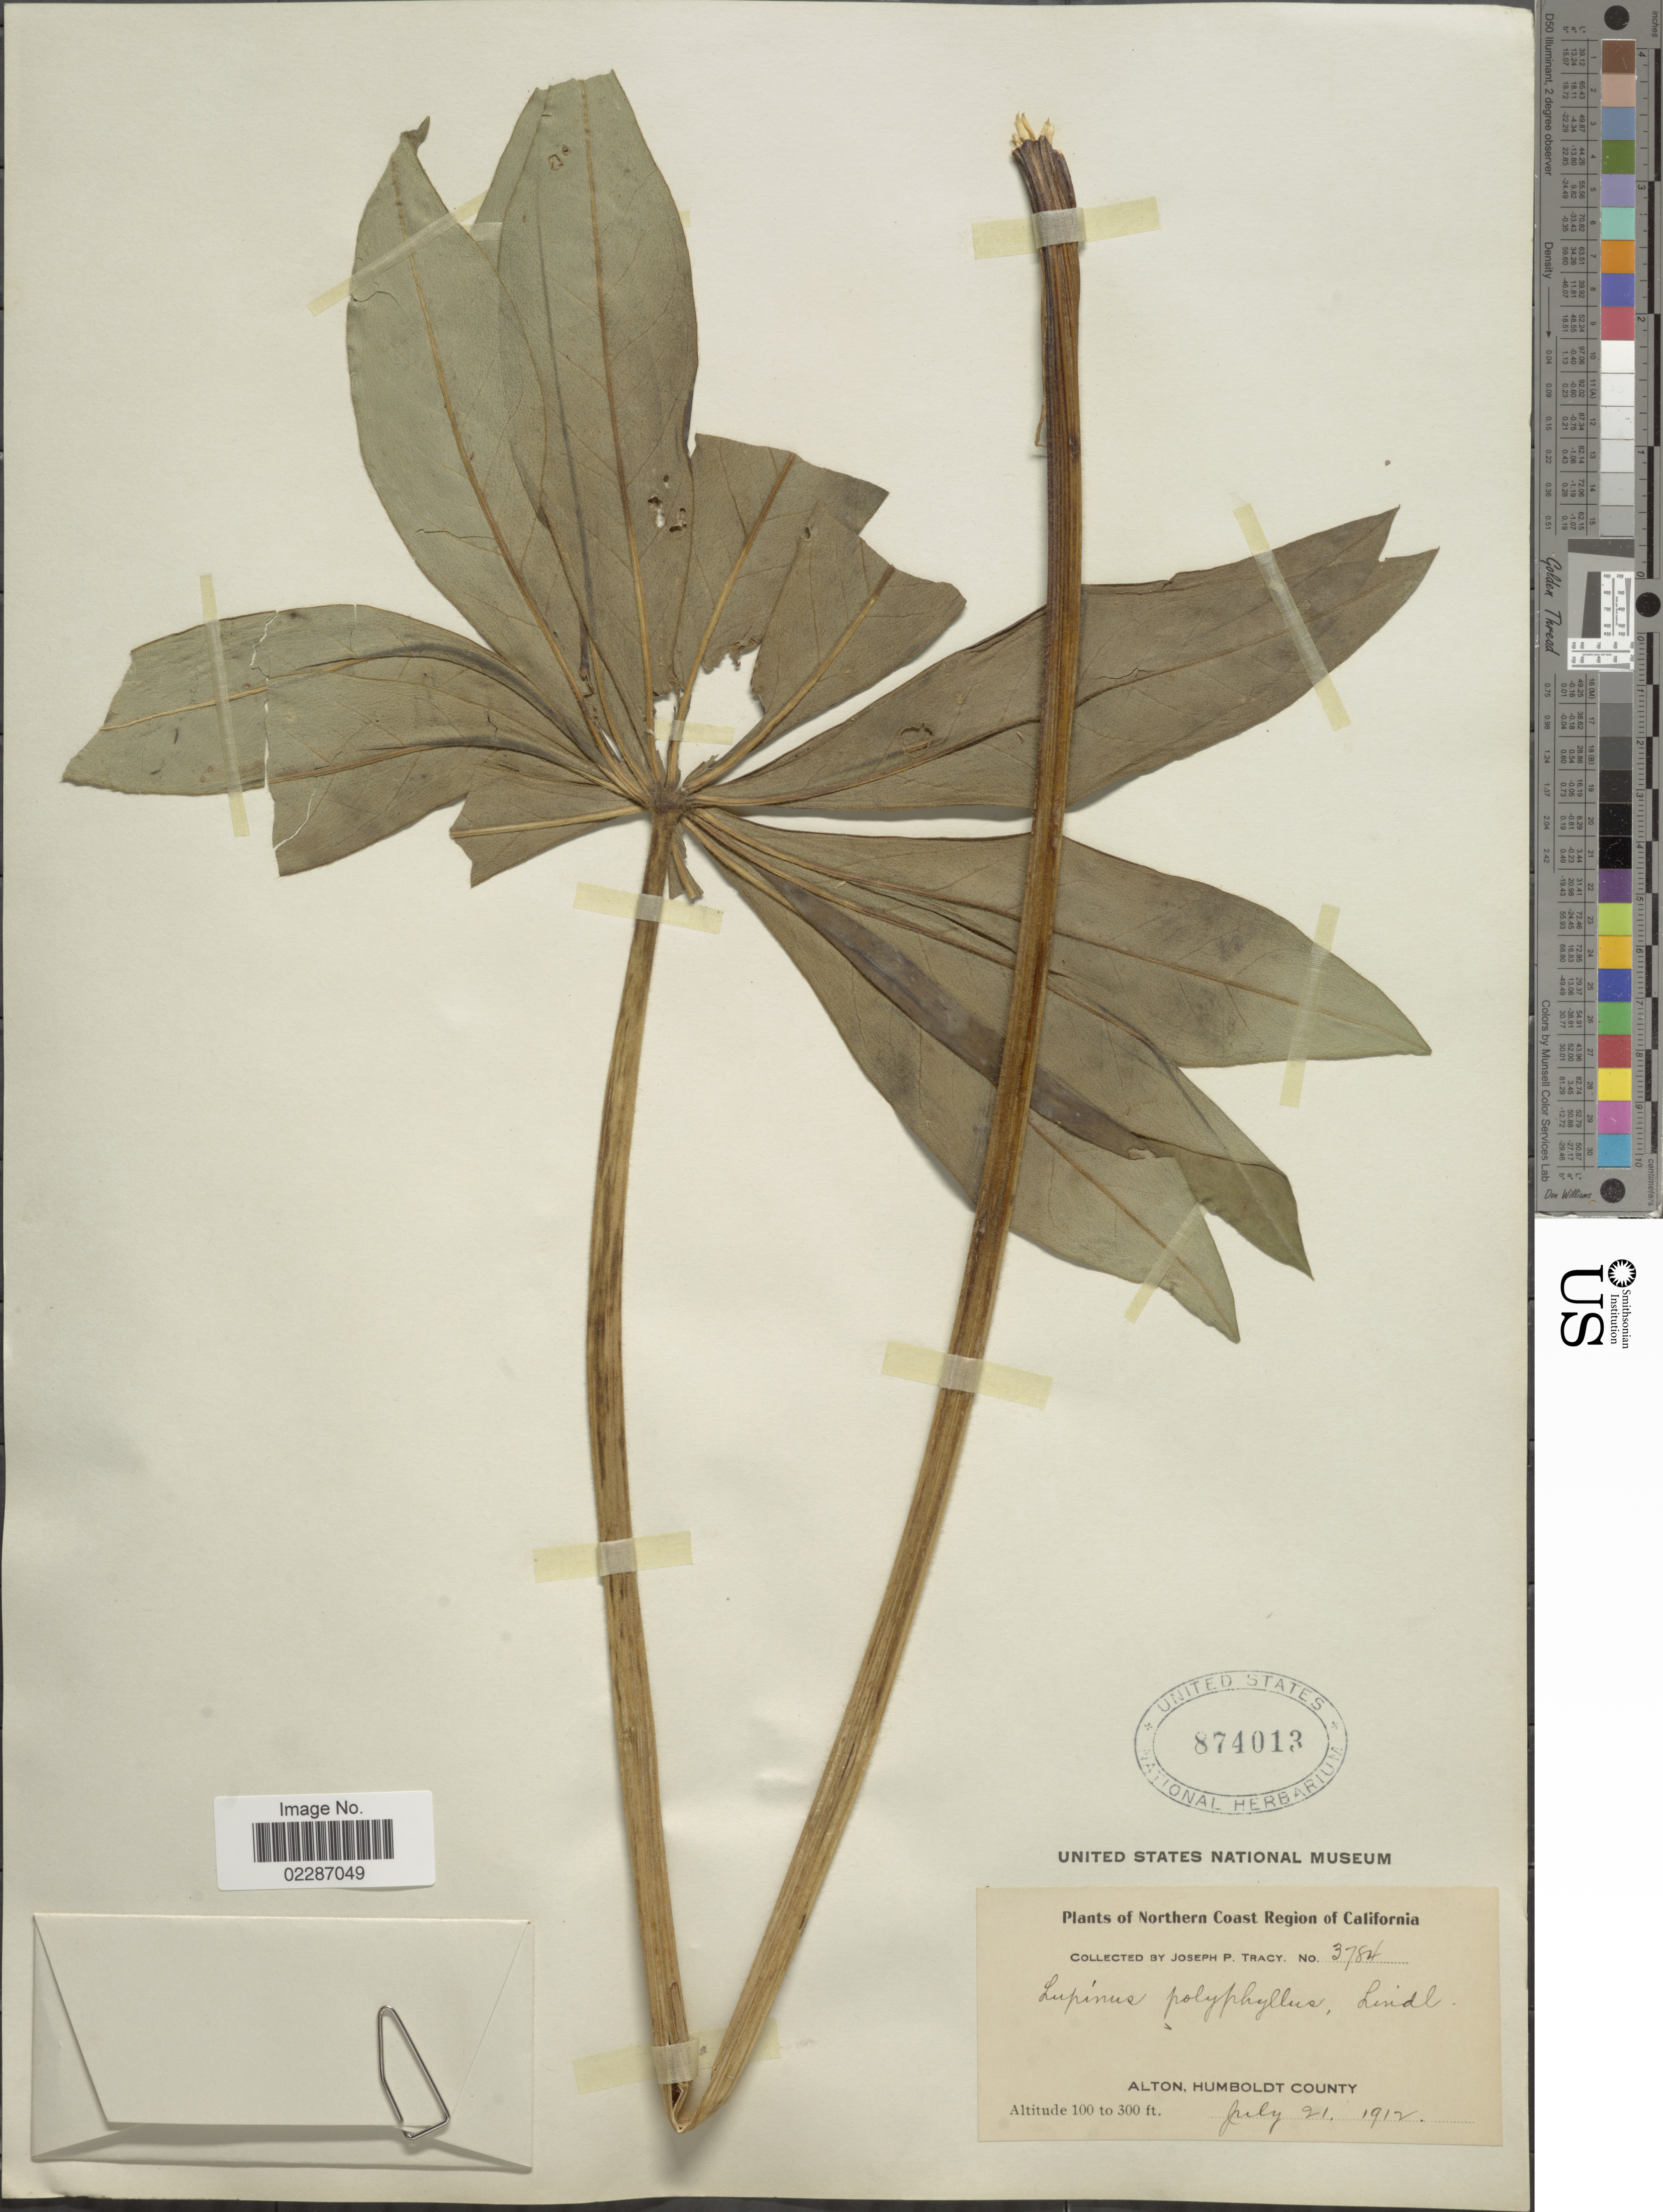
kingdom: Plantae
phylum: Tracheophyta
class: Magnoliopsida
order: Fabales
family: Fabaceae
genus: Lupinus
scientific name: Lupinus polyphyllus var. grandifolius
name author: (Lindl. ex J. Agardh) Torr. & A. Gray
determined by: Strong, Mark T., (BOT), Smithsonian Institution - National Museum of Natural History (UNITED STATES)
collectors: J. Tracy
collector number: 3784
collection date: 1912-07-21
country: United States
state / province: California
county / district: Humboldt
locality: Northern Coast Region of California, Alton, Humboldt County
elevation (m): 30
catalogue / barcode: US 874013